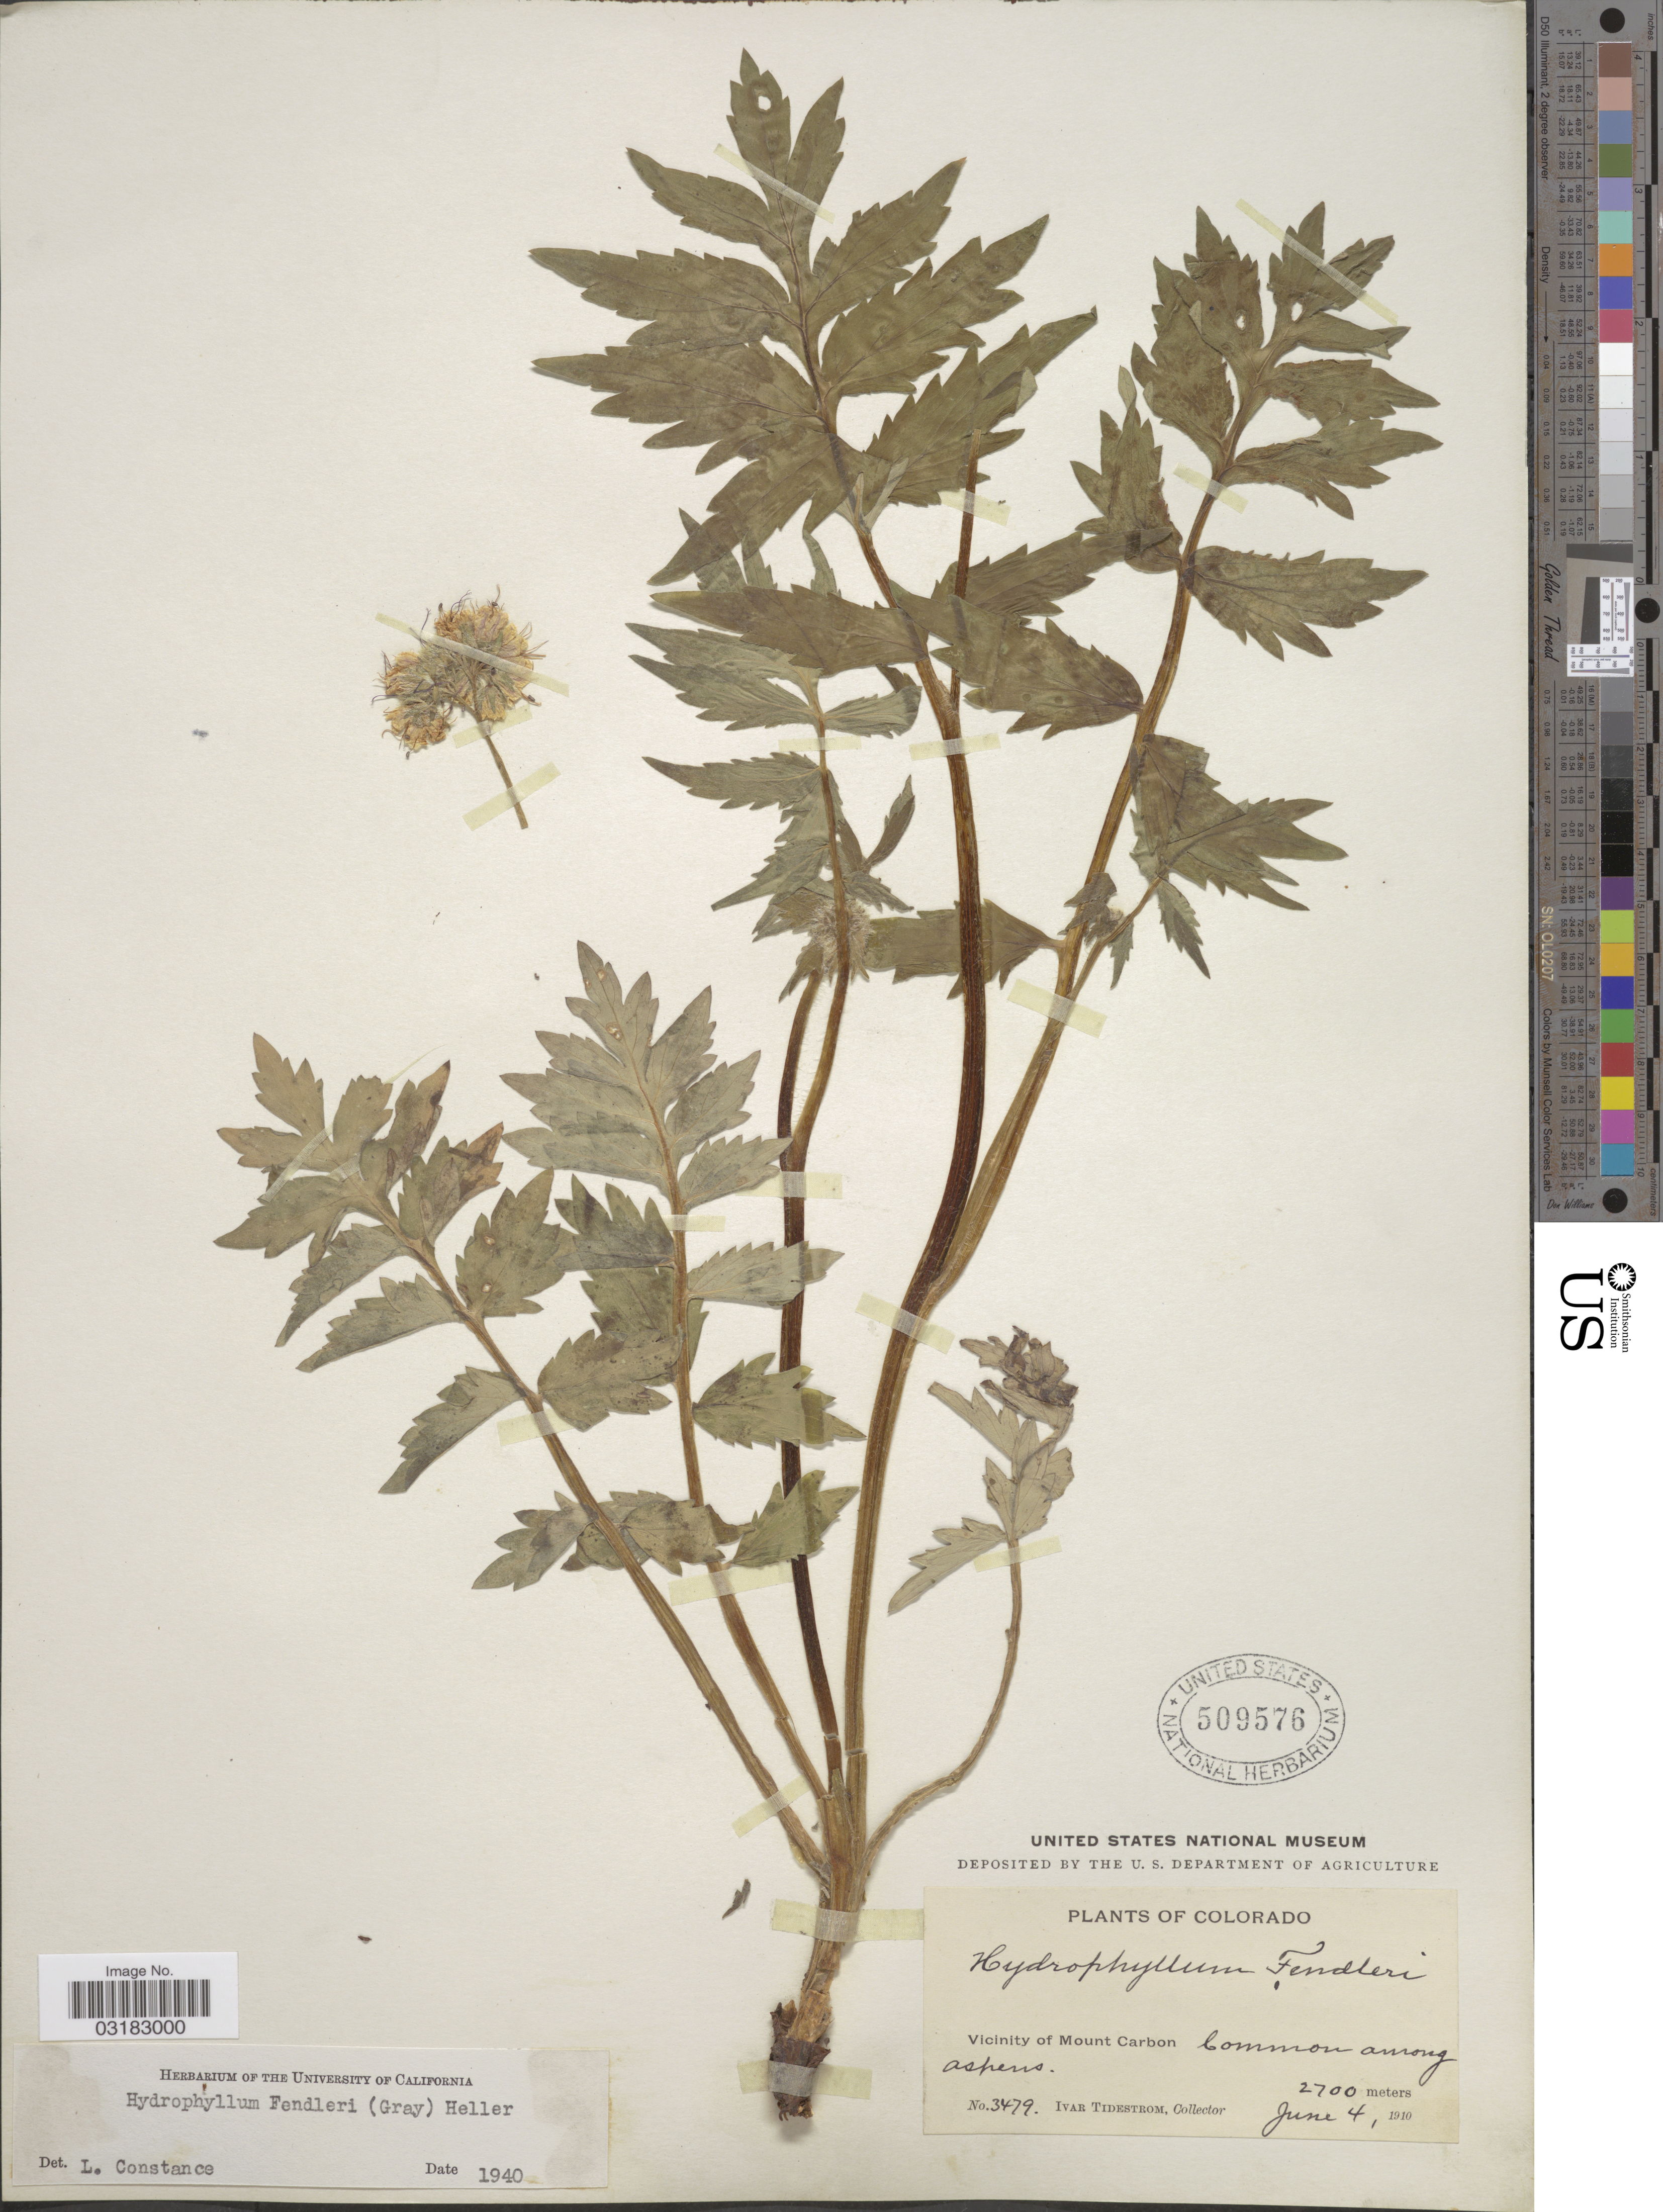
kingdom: Plantae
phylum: Tracheophyta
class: Magnoliopsida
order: Boraginales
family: Hydrophyllaceae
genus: Hydrophyllum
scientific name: Hydrophyllum fendleri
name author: (A. Gray) A. Heller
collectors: I. F. Tidestrom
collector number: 3479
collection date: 1910-06-04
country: United States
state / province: Colorado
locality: Vicinity of Mount Carbon.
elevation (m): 2700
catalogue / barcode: US 509576